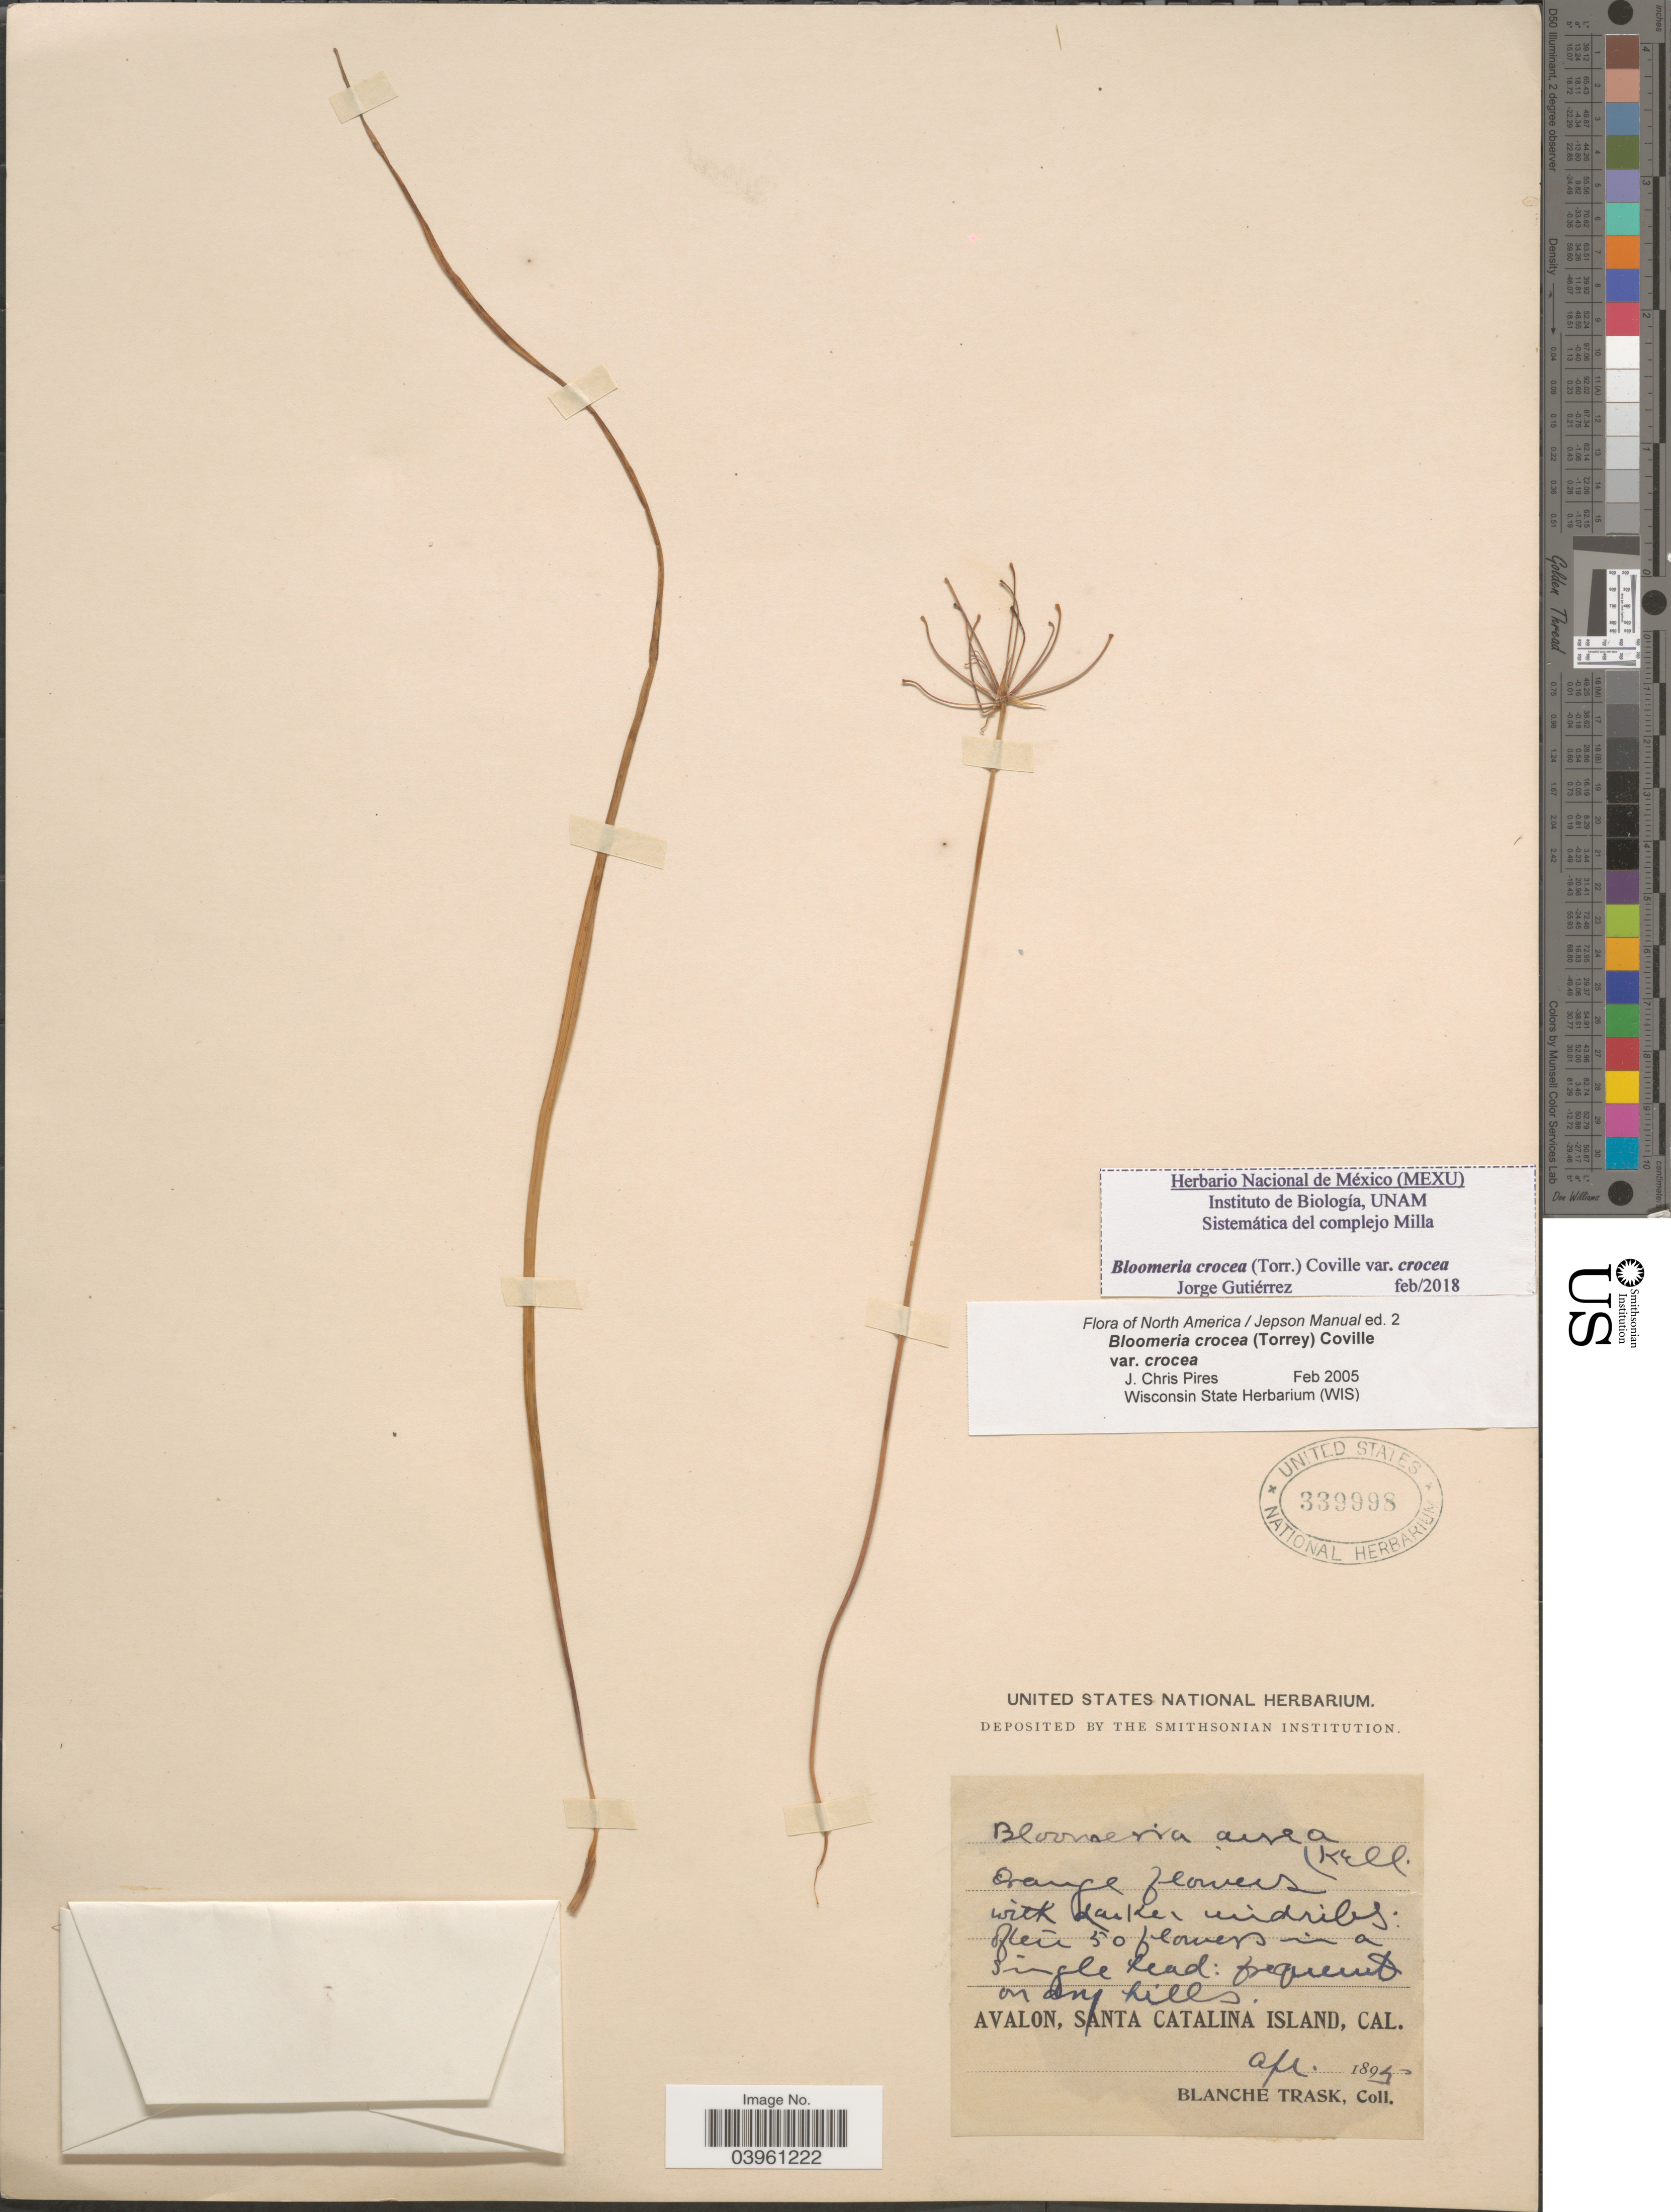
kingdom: Plantae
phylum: Tracheophyta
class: Liliopsida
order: Asparagales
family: Asparagaceae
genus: Bloomeria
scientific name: Bloomeria crocea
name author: (Torr.) Coville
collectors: B. Trask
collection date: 1895-04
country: United States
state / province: California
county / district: Los Angeles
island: Santa Catalina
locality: Avalon, Santa Catalina Island.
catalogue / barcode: US 339998